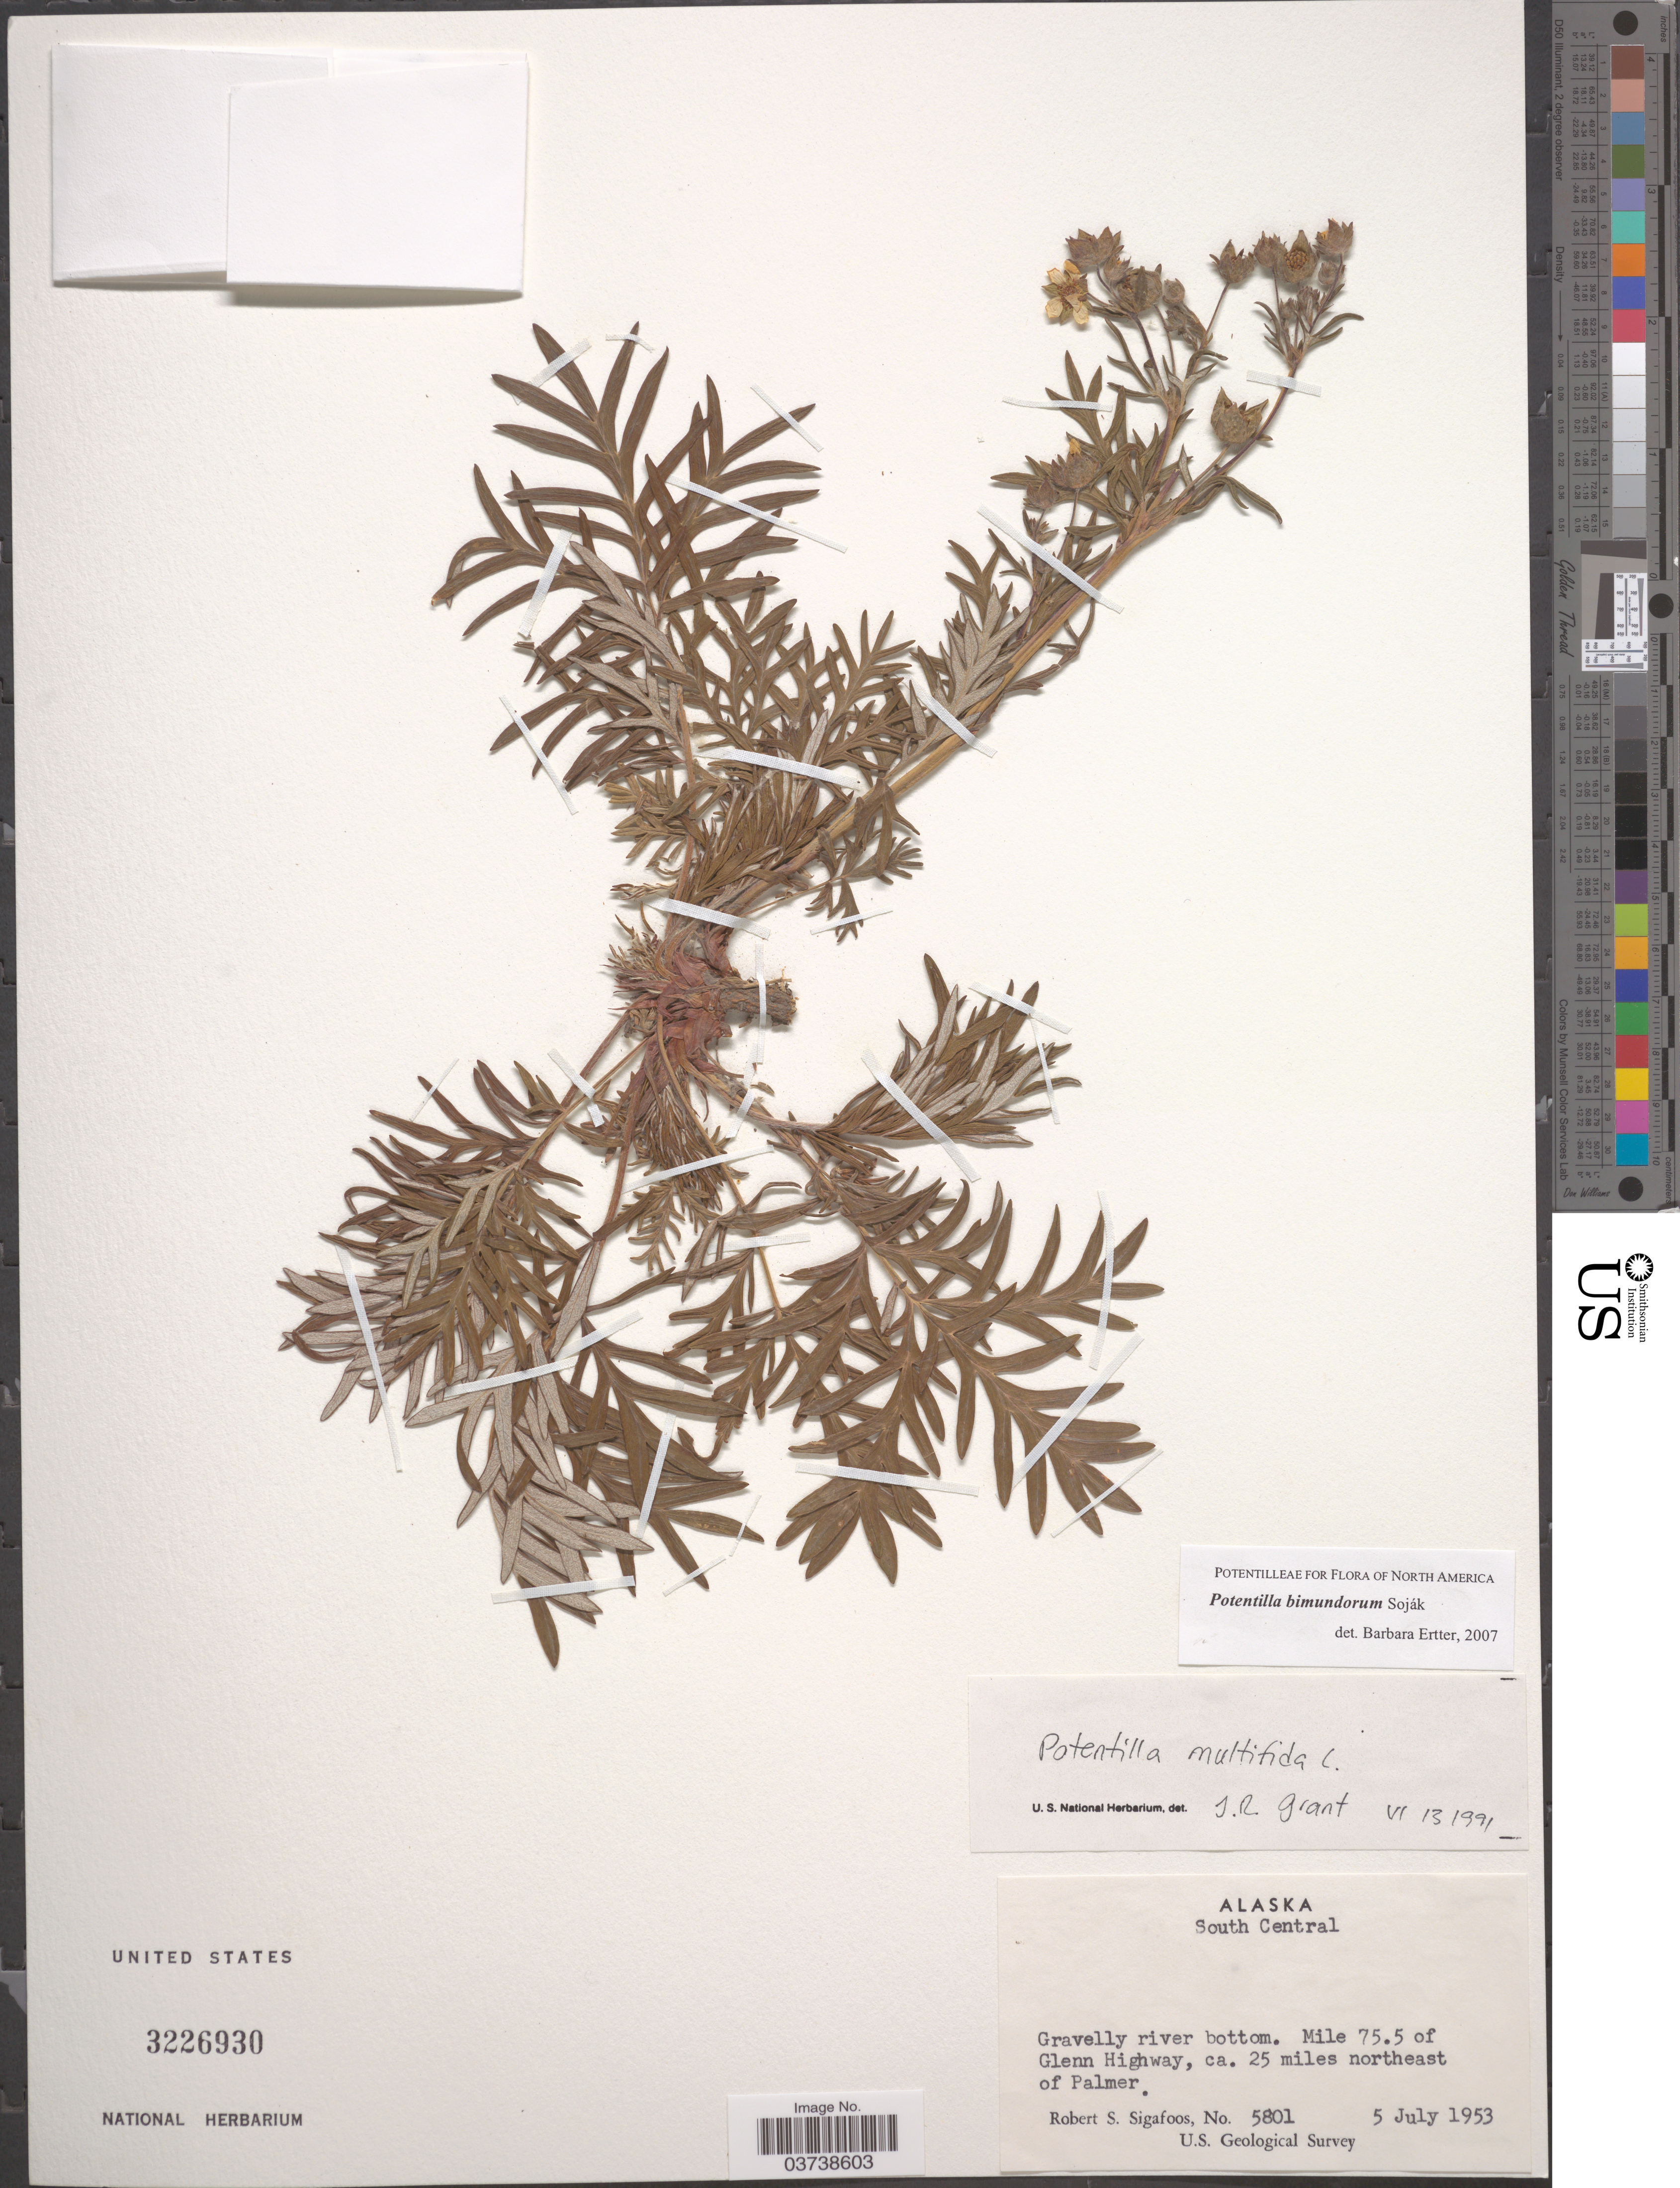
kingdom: Plantae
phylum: Tracheophyta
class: Magnoliopsida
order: Rosales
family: Rosaceae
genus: Potentilla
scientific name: Potentilla bimundorum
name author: Soják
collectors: R. Sigafoos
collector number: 5801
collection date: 1953-07-05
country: United States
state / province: Alaska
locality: South Central. Gravelly river bottom. Mile 75.5 of Glenn Highway, ca. 25 miles northeast of Palmer.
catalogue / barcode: US 3226930